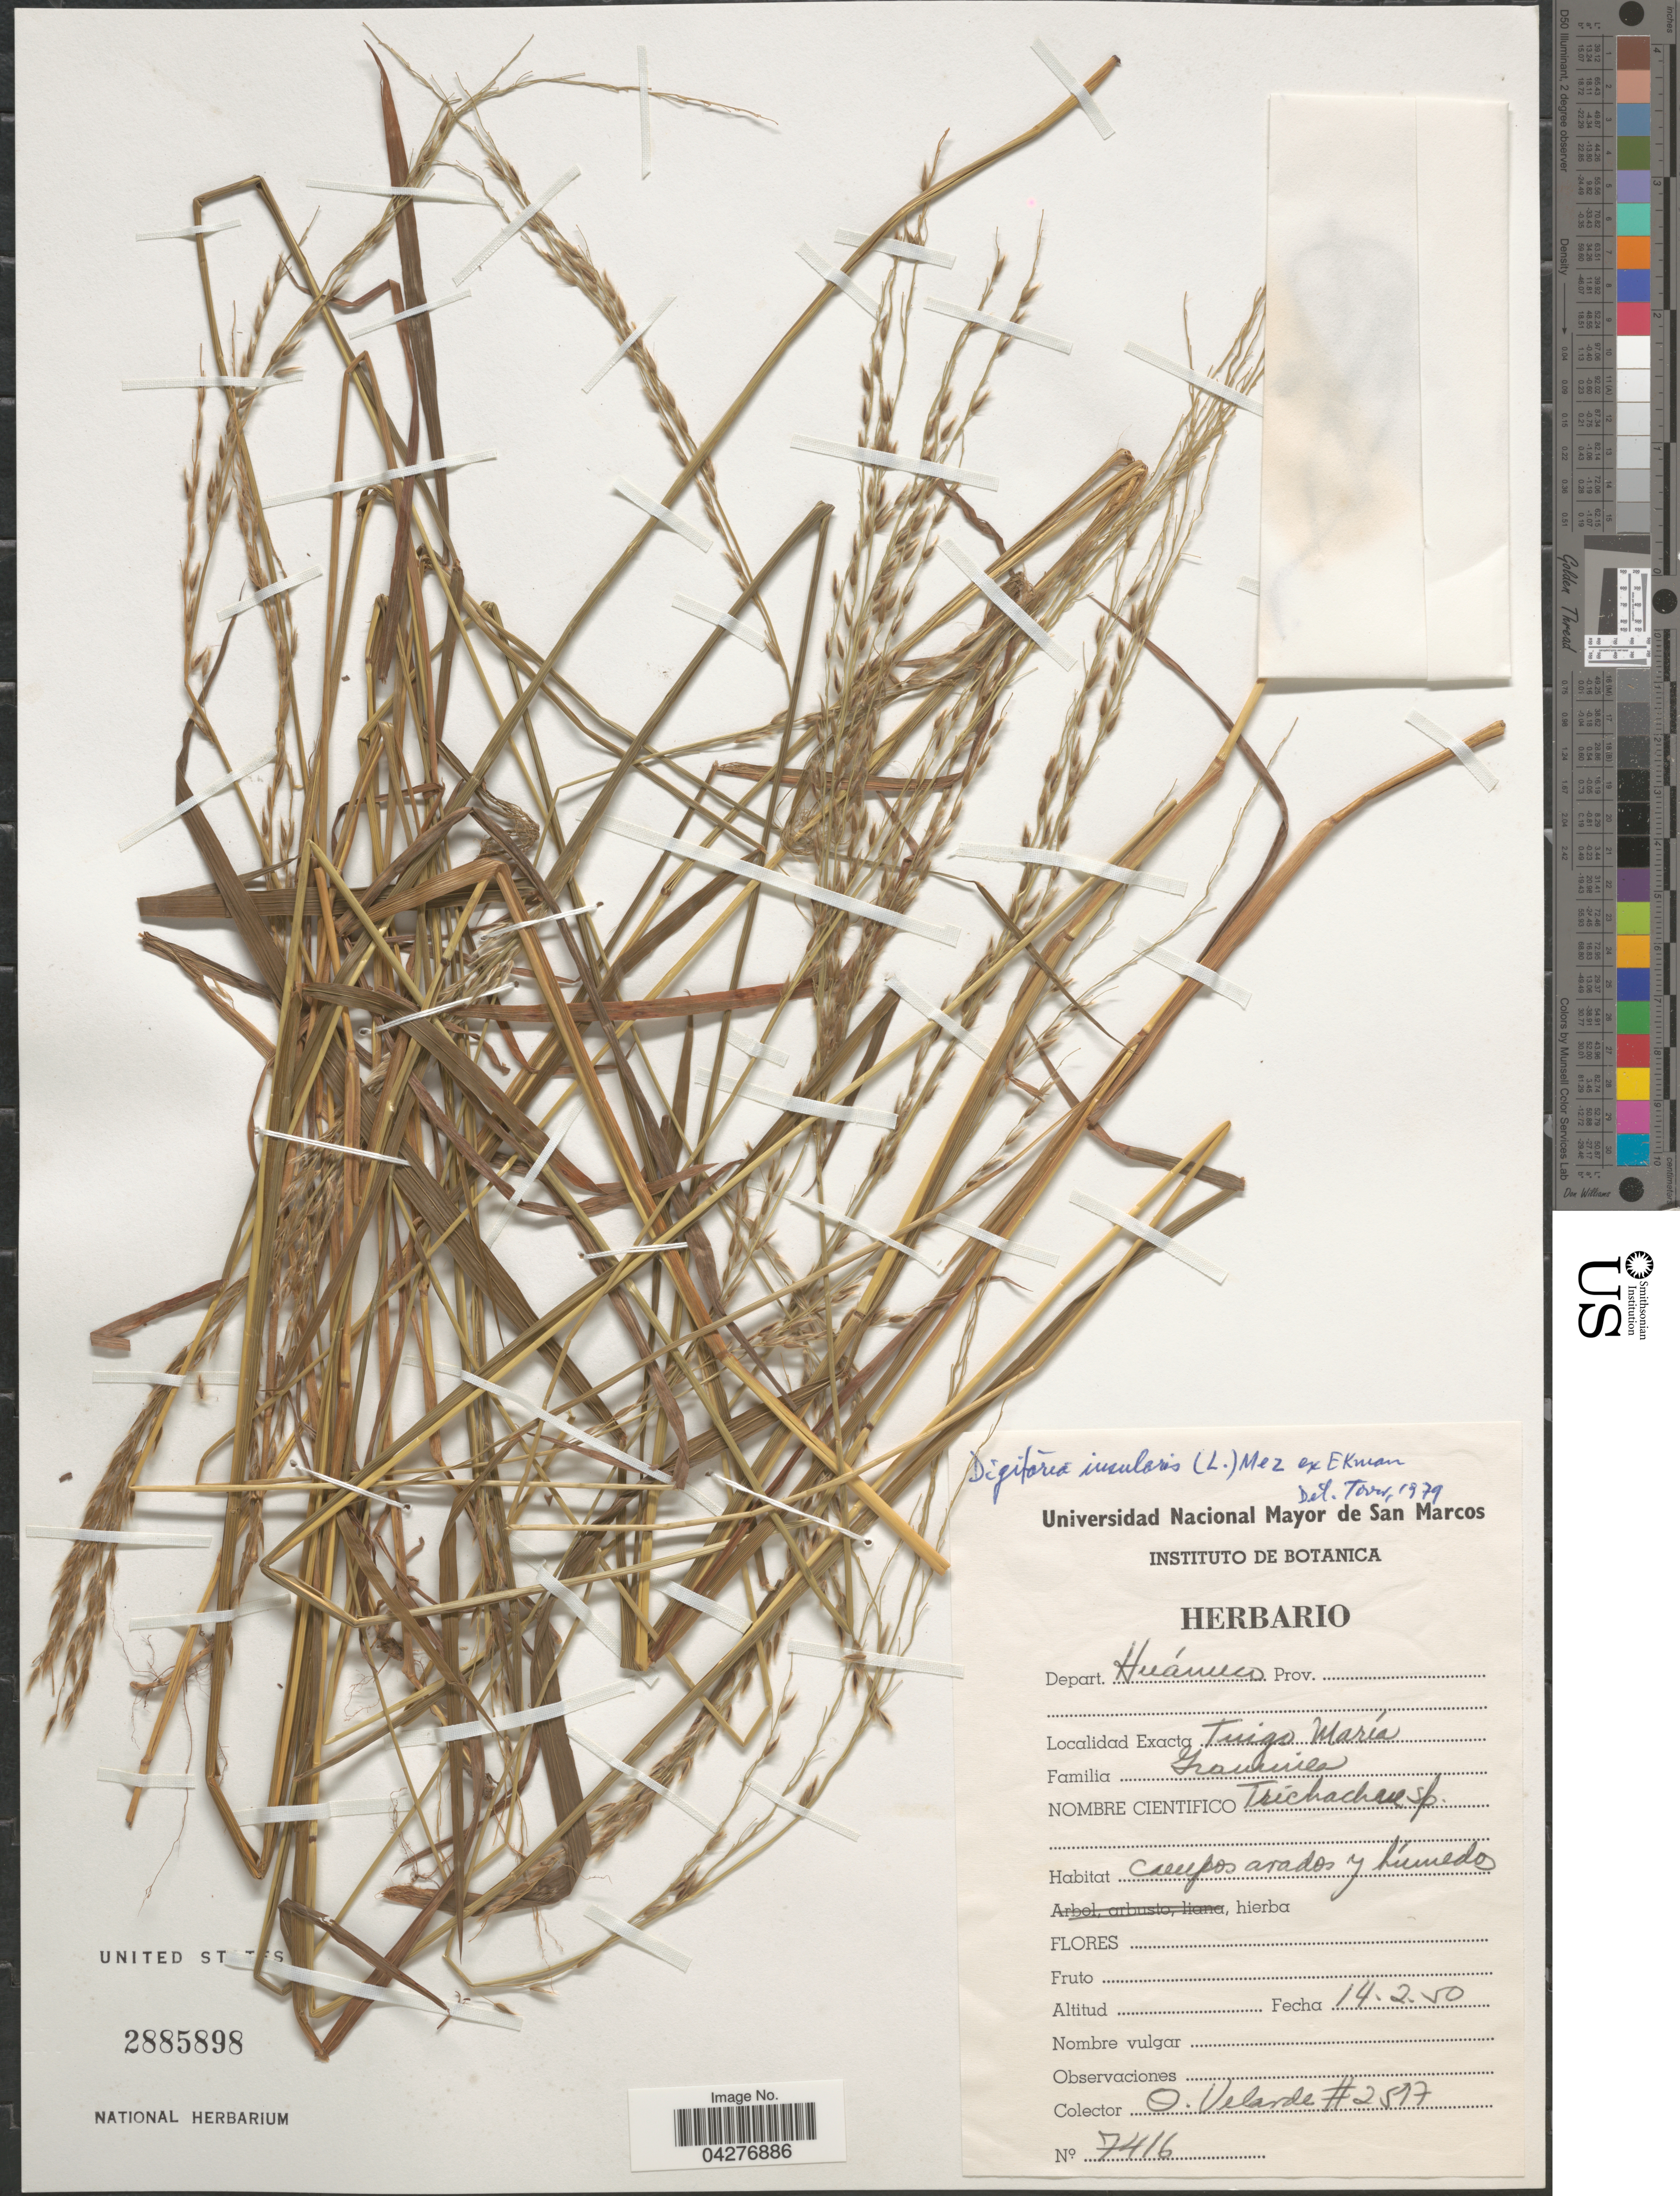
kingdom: Plantae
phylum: Tracheophyta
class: Liliopsida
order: Poales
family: Poaceae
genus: Digitaria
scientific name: Digitaria insularis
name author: (L.) Fedde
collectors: O. Velarde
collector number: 2517*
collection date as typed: Transcribed d/m/y: 14/2/50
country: Guatemala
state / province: San Marcos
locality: Tingo María.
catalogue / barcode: US 2885898